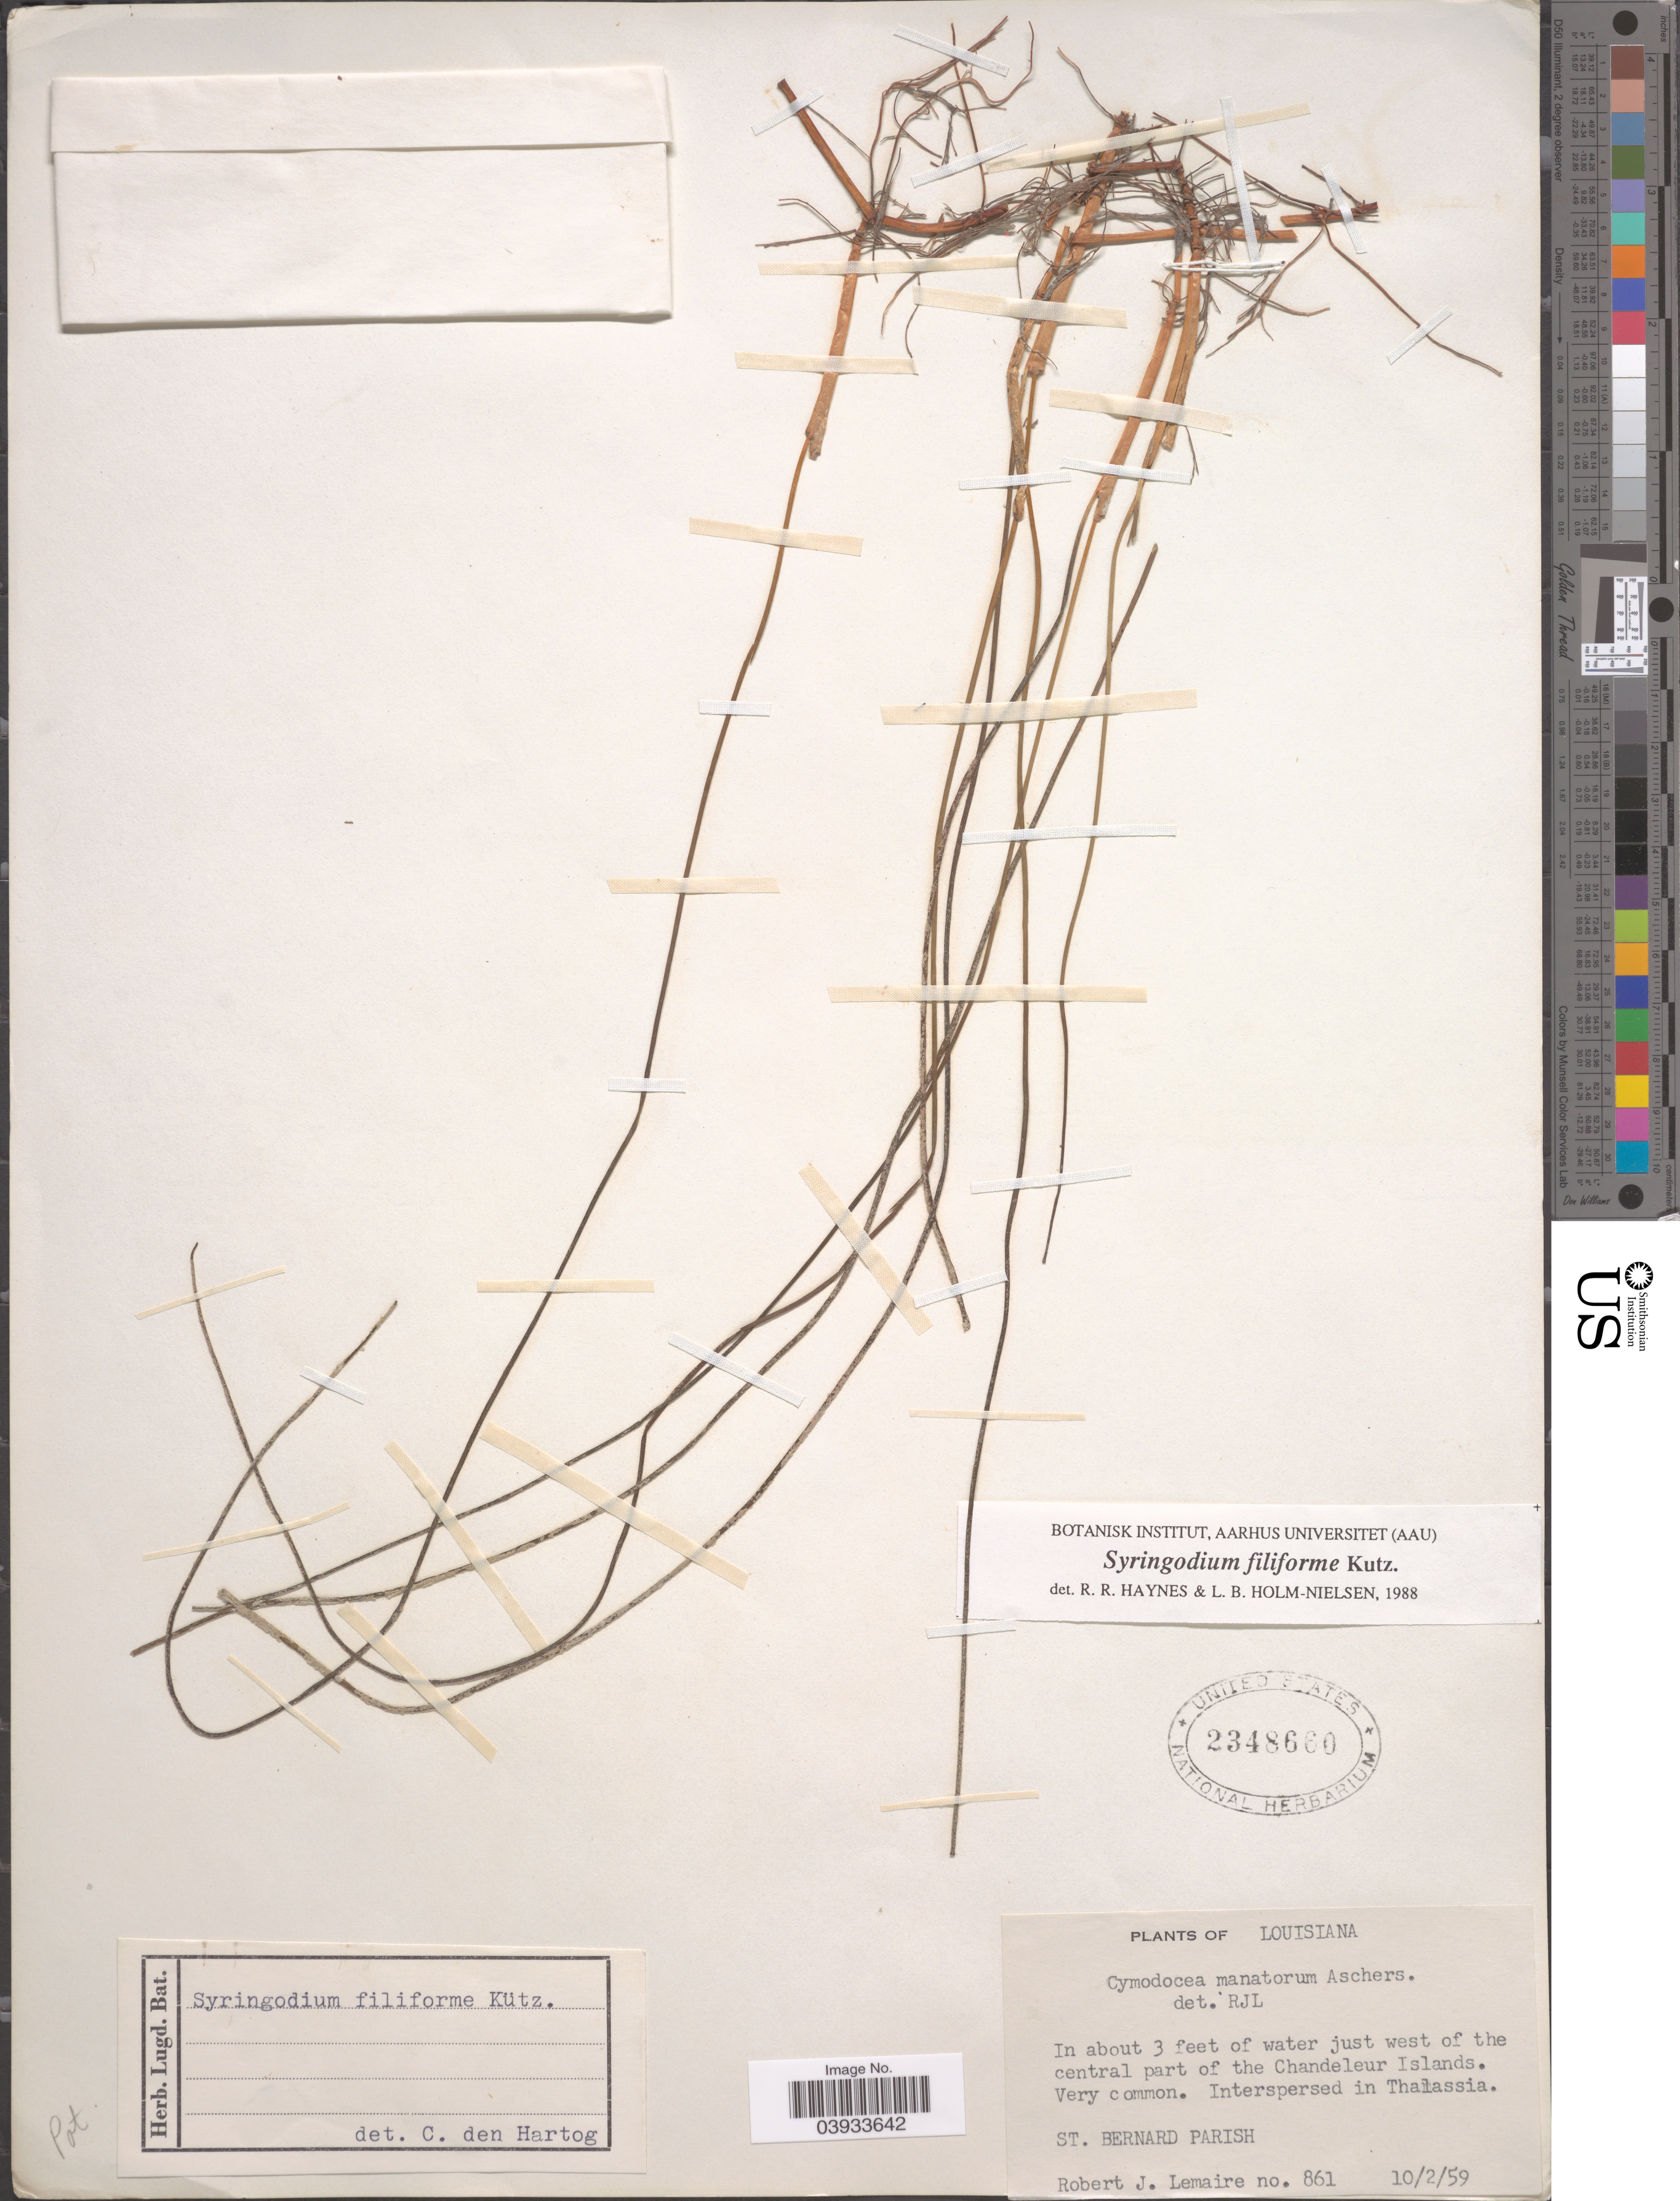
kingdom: Plantae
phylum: Tracheophyta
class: Liliopsida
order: Alismatales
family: Cymodoceaceae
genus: Syringodium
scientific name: Syringodium filiforme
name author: Kütz.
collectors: R. J. Lemaire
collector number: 861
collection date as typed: Transcribed d/m/y: 2/10/59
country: United States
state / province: Louisiana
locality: Just west of the central part of the Chandeleur Islands. St. Bernard Parish.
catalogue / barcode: US 2348660